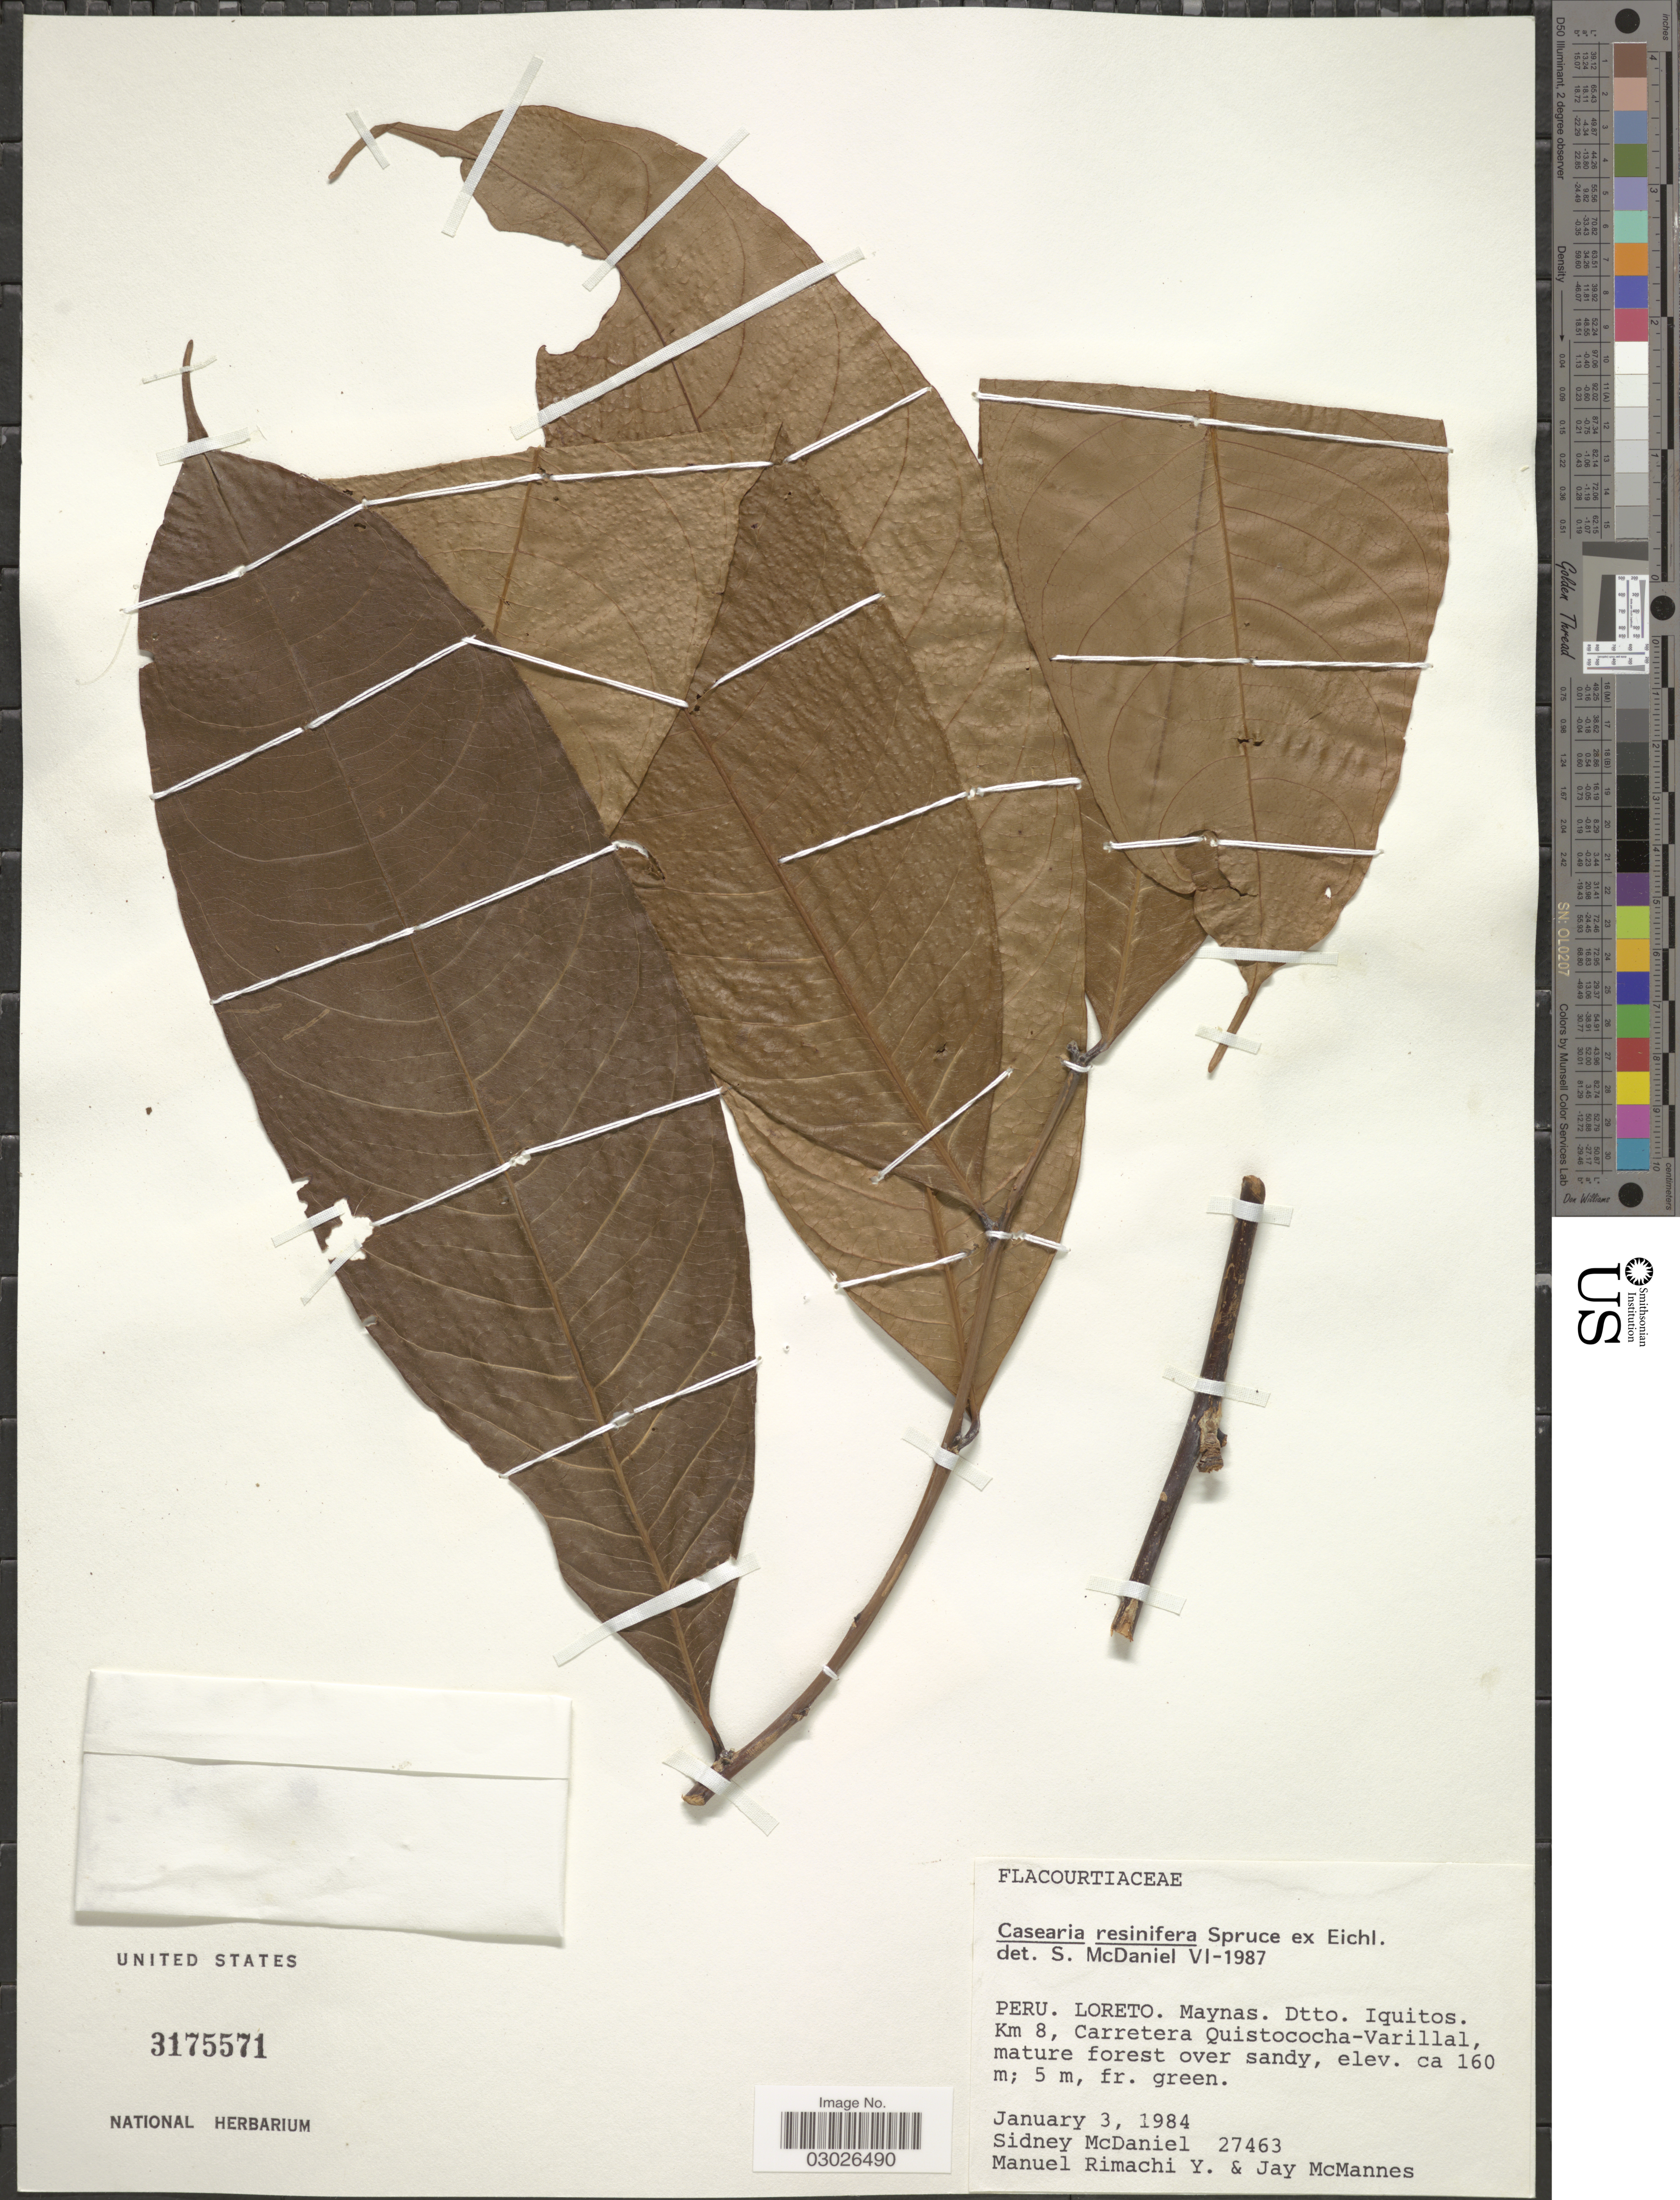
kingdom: Plantae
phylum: Tracheophyta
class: Magnoliopsida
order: Malpighiales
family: Salicaceae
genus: Casearia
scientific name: Casearia resinifera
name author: Spruce ex Eichler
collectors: S. McDaniel, M. Rimachi Y. & J. McMannes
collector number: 27463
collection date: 1984-01-03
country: Peru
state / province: Loreto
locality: Maynas, Dtto. Iquitos, Km 8, Carretera Quistococha-Varillal.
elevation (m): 160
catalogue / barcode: US 3175571